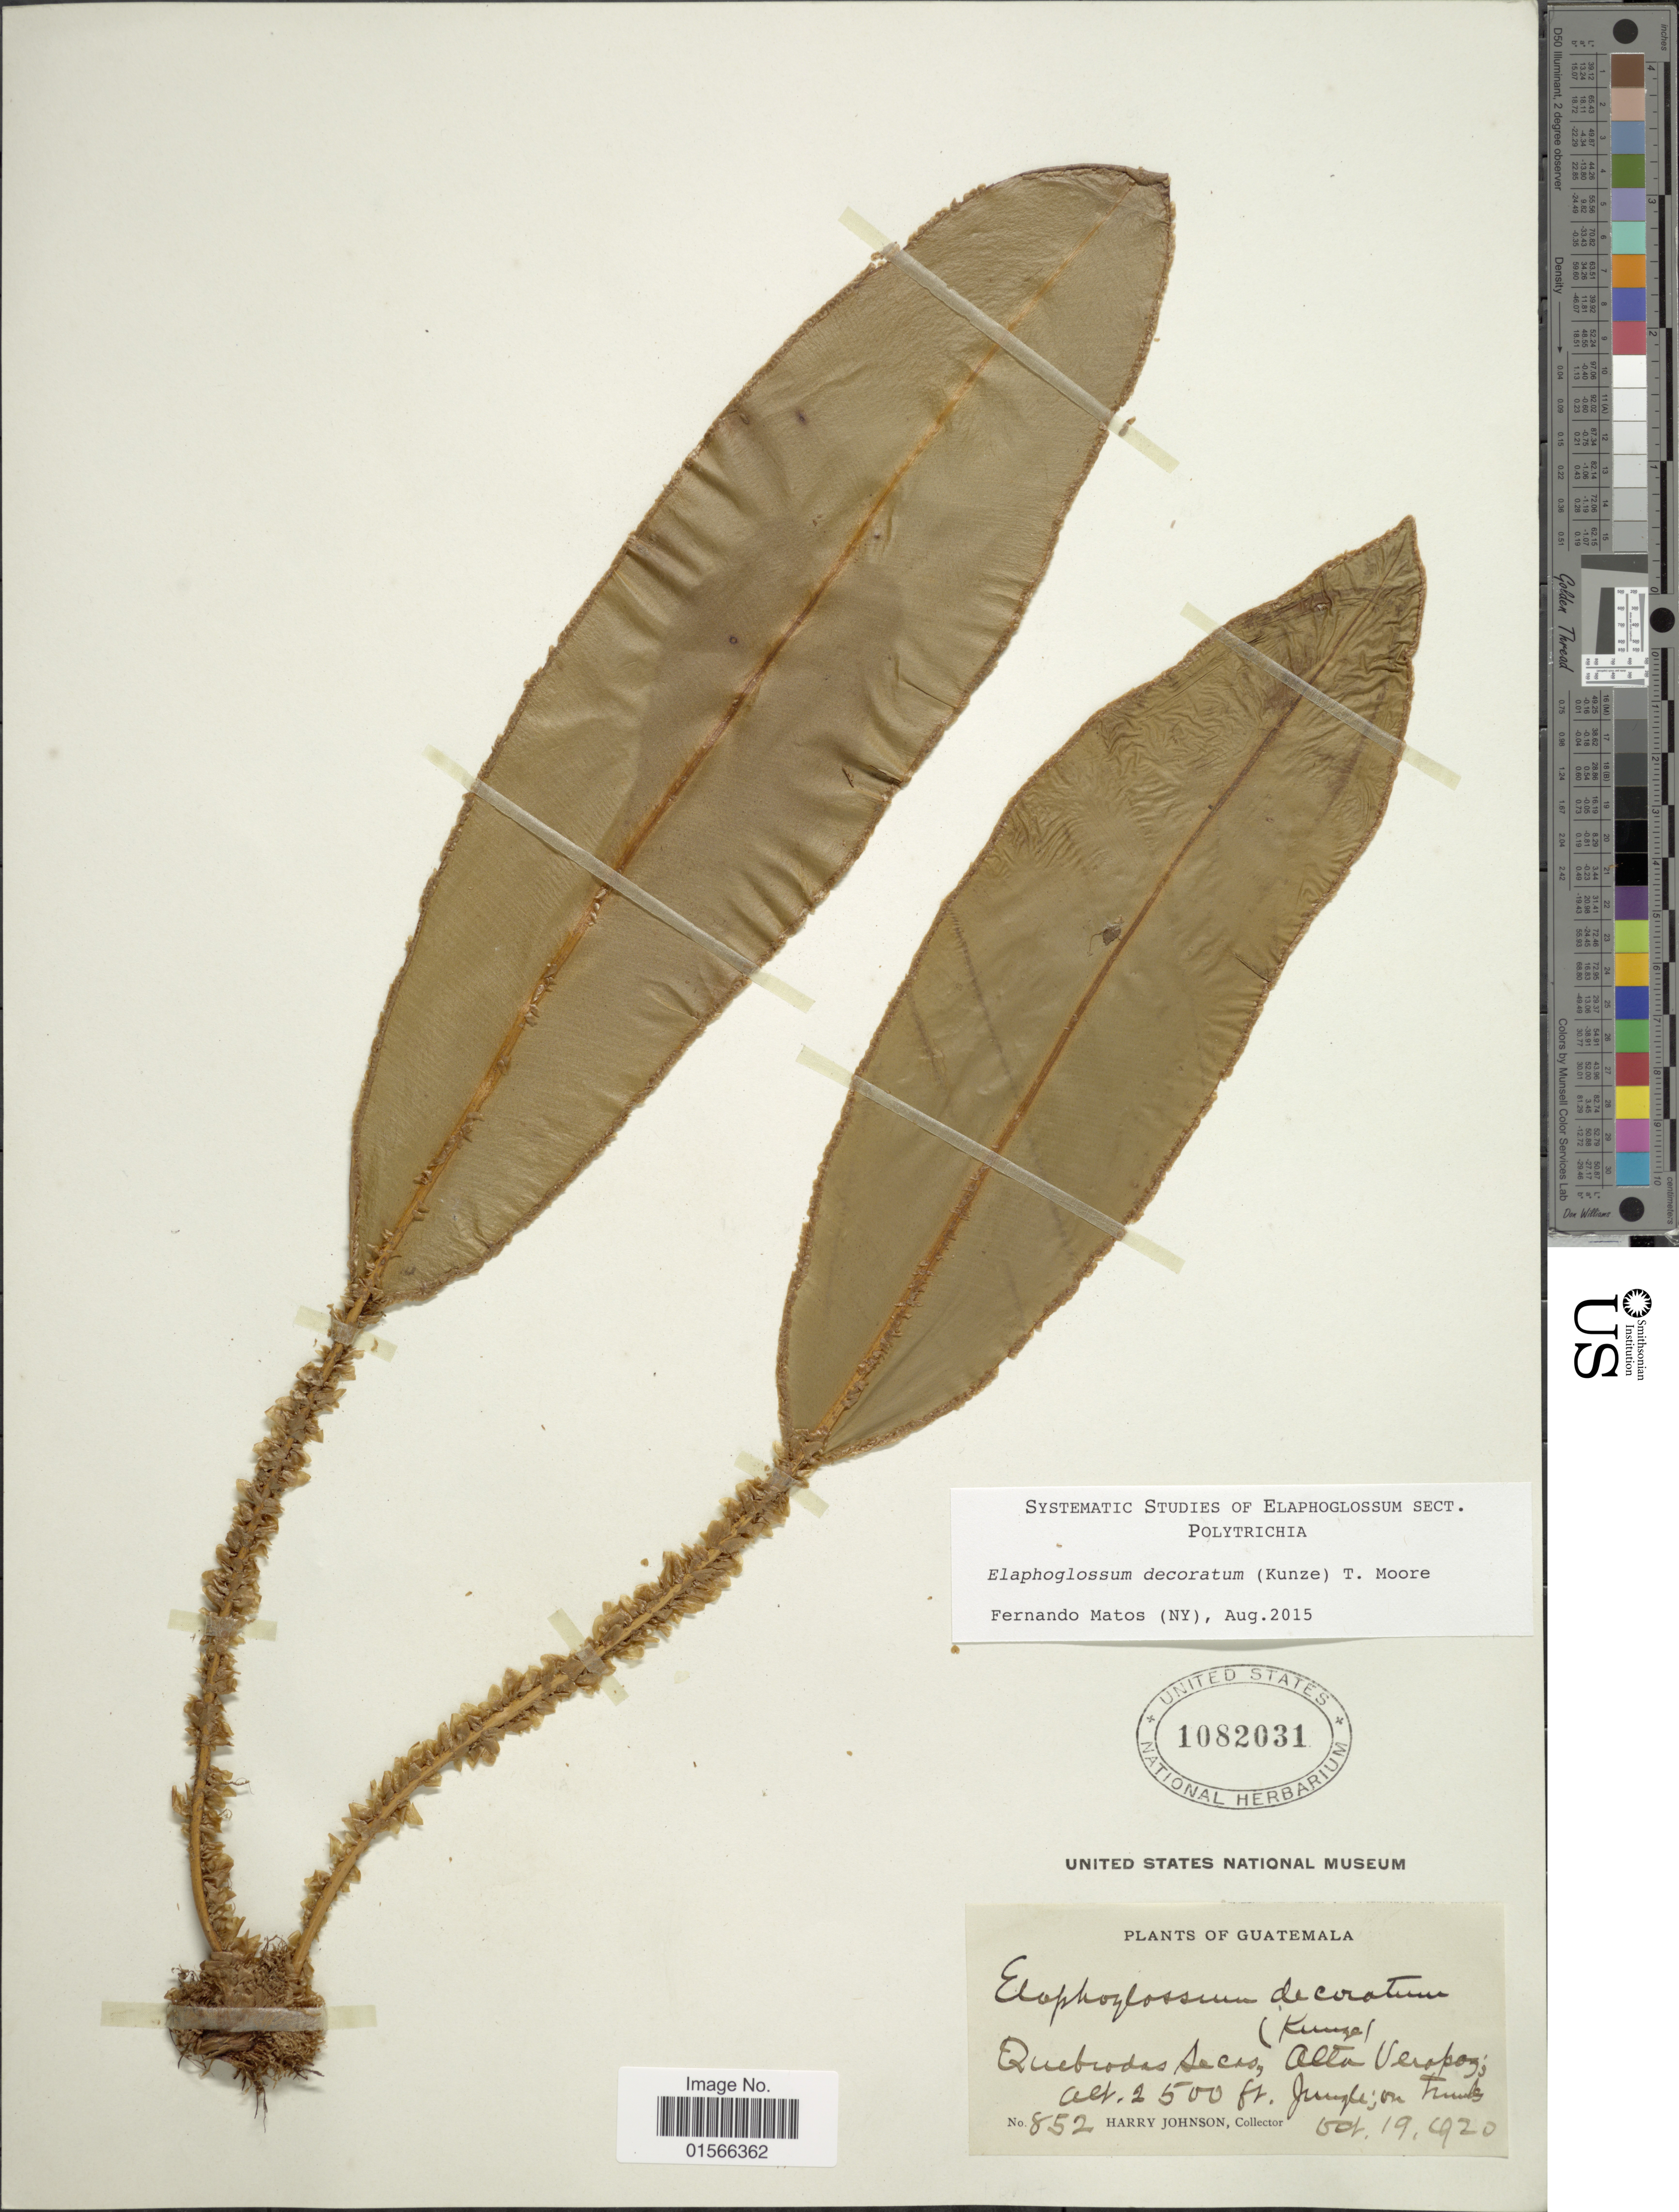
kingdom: Plantae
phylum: Tracheophyta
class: Polypodiopsida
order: Polypodiales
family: Dryopteridaceae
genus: Elaphoglossum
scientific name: Elaphoglossum decoratum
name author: (Kunze) T. Moore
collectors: H. Johnson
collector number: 852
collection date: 1920-10-19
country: Guatemala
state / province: Alta Verapaz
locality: Quebradas Secas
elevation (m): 762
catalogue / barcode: US 1082031